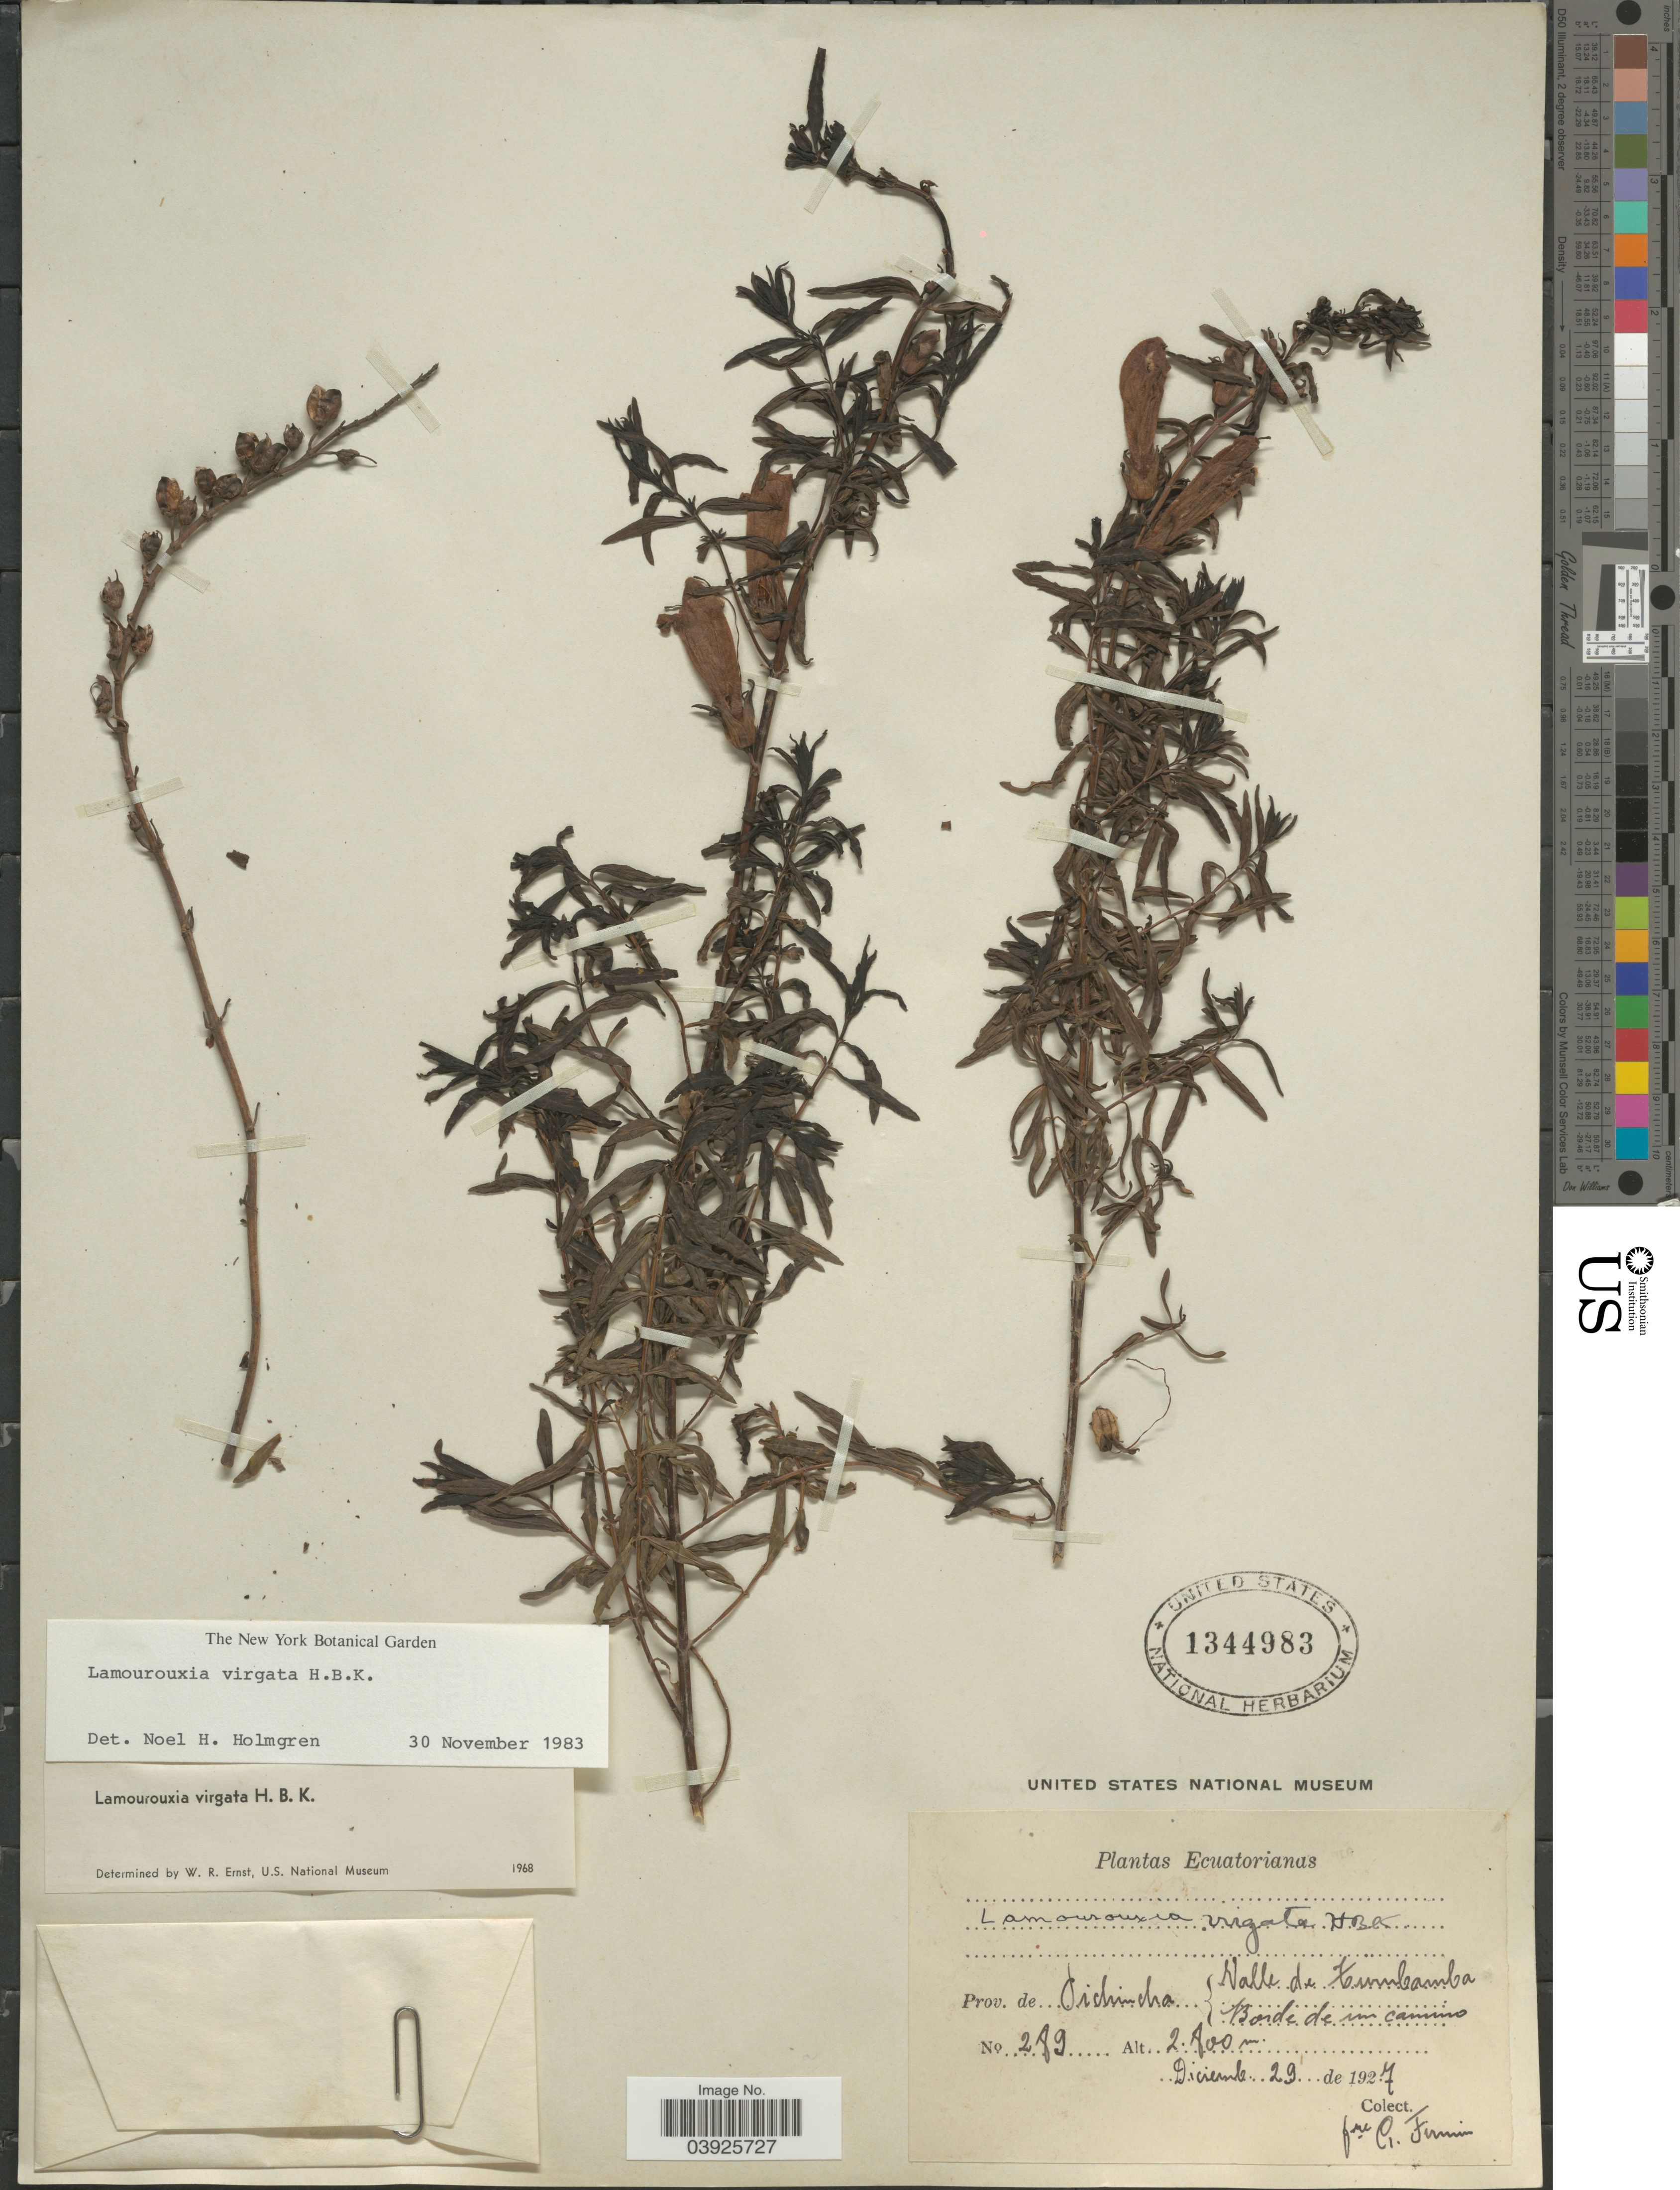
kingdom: Plantae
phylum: Tracheophyta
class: Magnoliopsida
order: Lamiales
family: Orobanchaceae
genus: Lamourouxia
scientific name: Lamourouxia virgata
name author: Kunth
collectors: F. Firmin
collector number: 289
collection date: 1927-12-29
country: Ecuador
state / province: Pichincha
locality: Valle de Turubamba. Borde de im camino.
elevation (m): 2700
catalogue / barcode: US 1344983